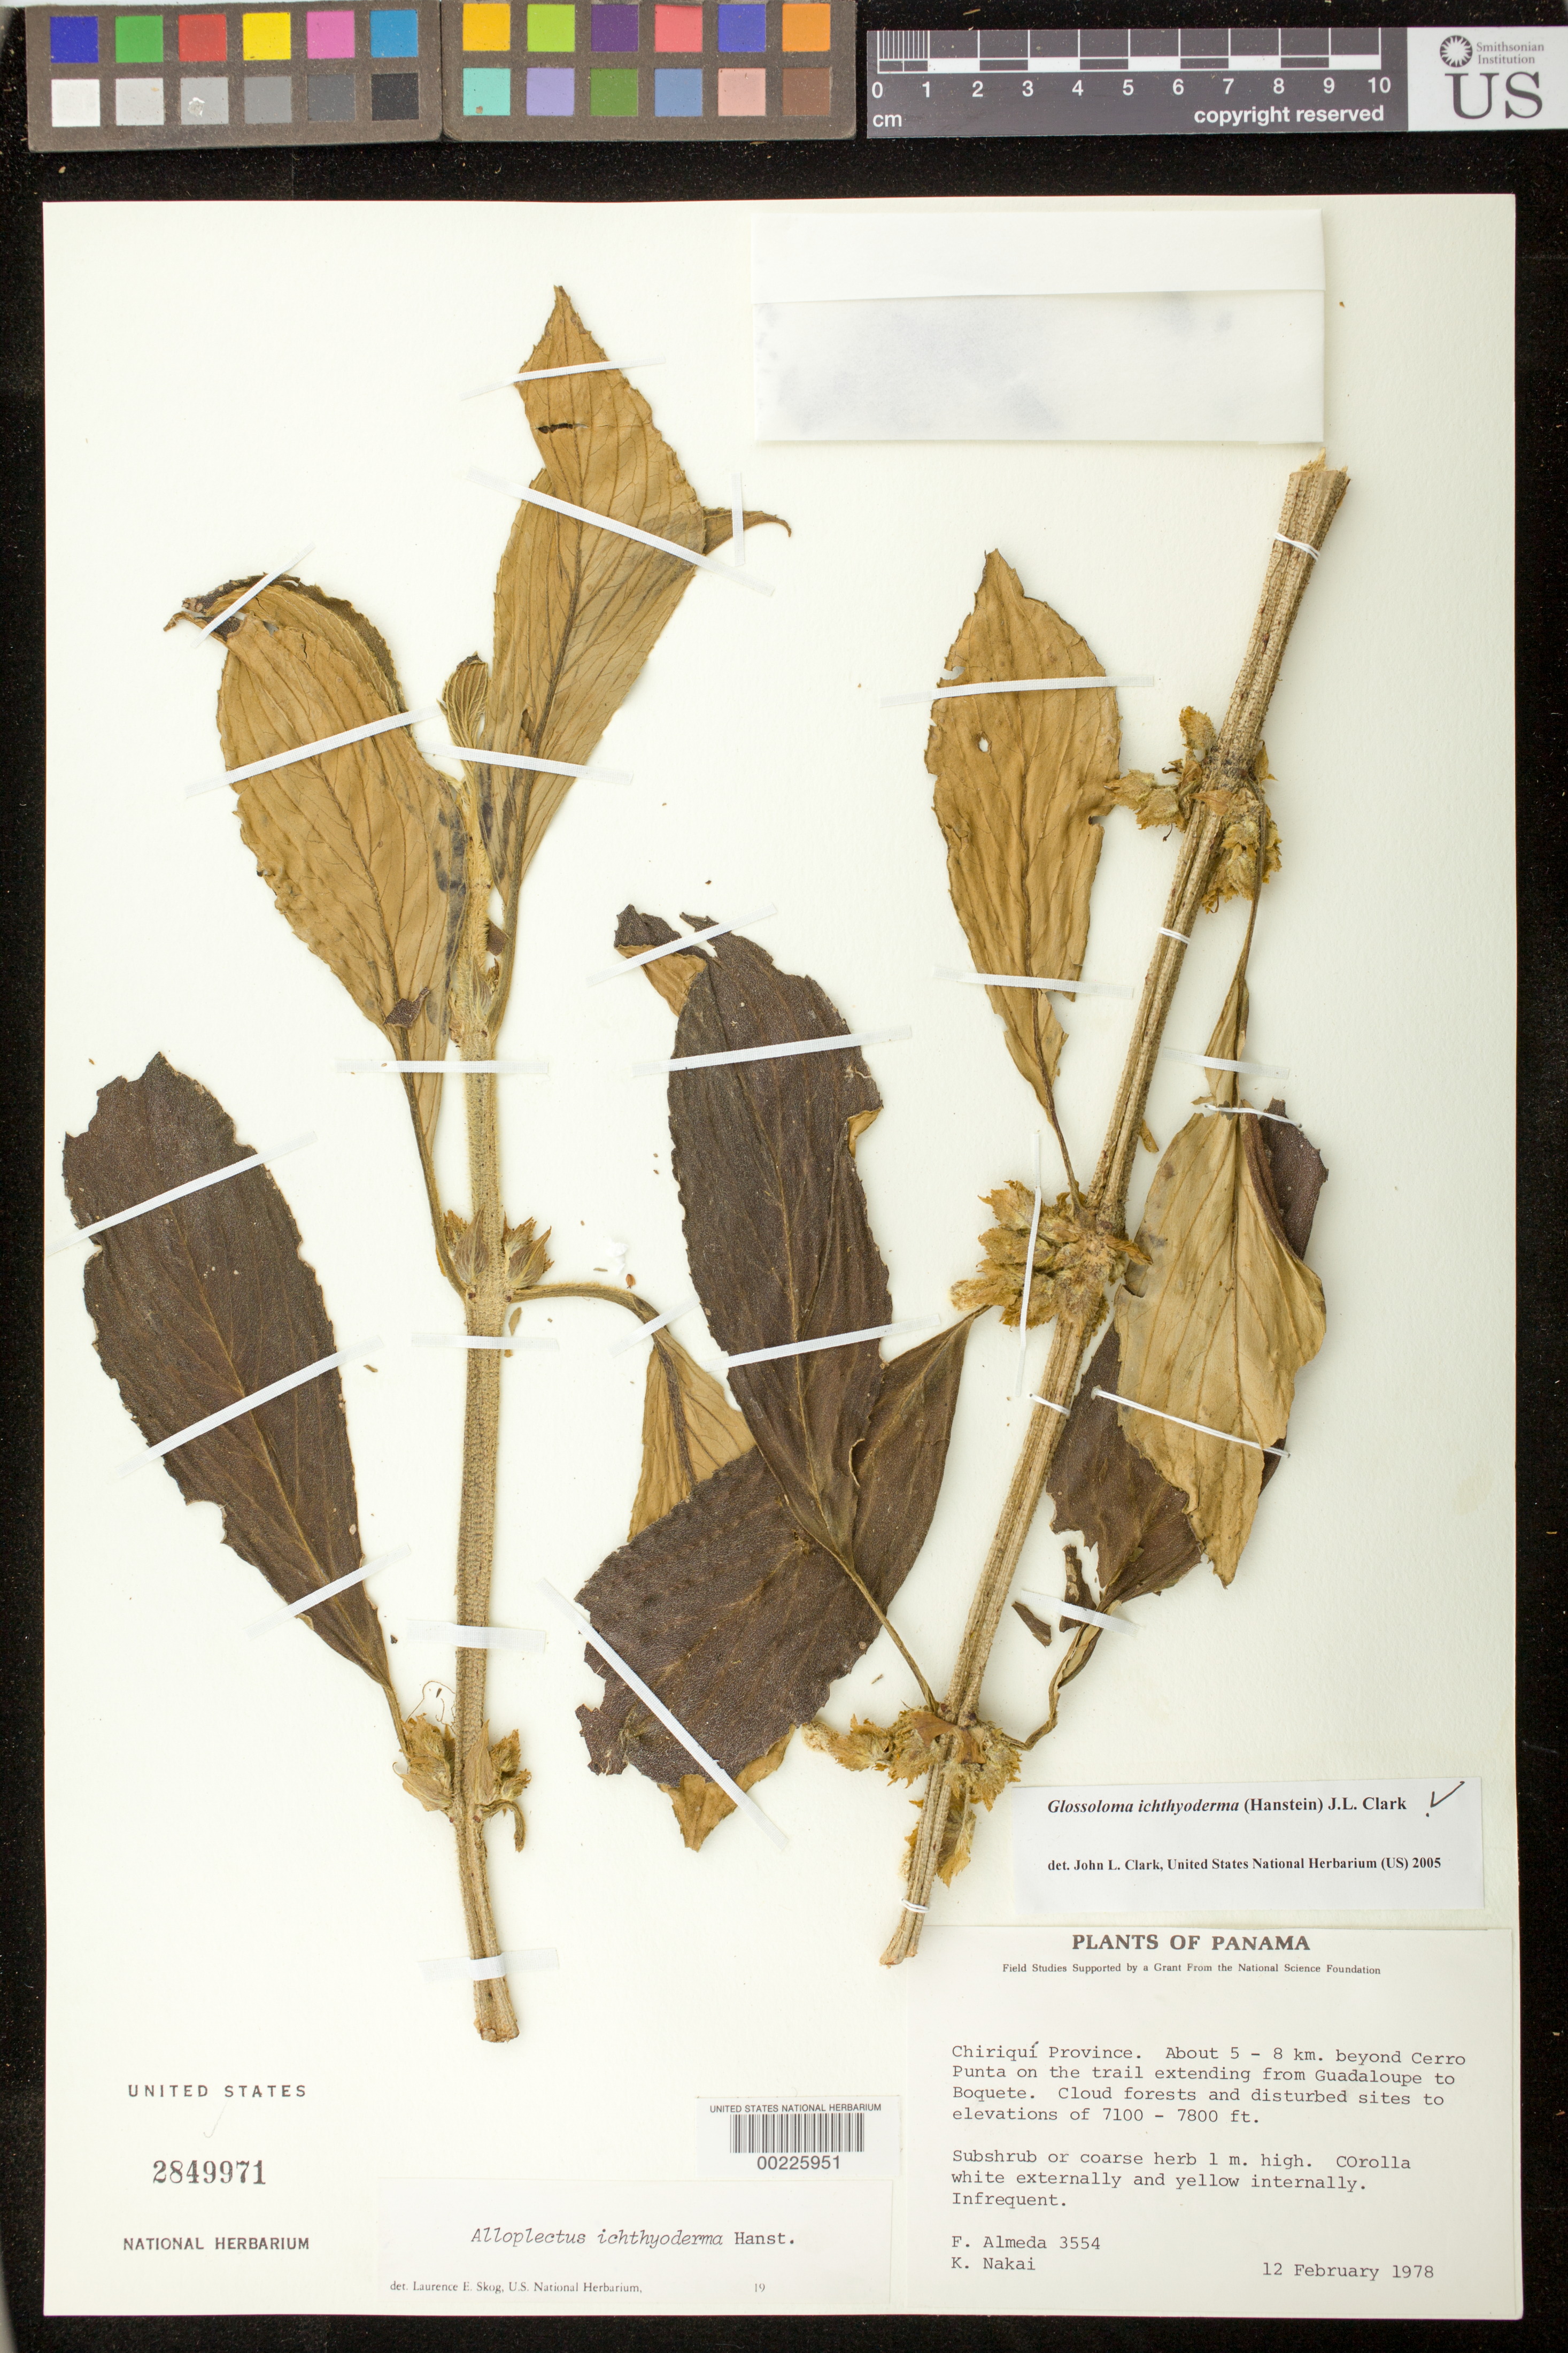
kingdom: Plantae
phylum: Tracheophyta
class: Magnoliopsida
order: Lamiales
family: Gesneriaceae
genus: Glossoloma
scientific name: Glossoloma ichthyoderma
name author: (Hanst.) J.L. Clark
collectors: F. Almeda & K. M. Nakai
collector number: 3554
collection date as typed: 12 Feb 1978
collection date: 1978-02-12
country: Panama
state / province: Chiriquí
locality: About 5-8 km beyond Cerro Punta on the trail extending from Guadaloupe to Boquete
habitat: Cloud forests and disturbed sites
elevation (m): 2164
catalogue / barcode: US 2849971